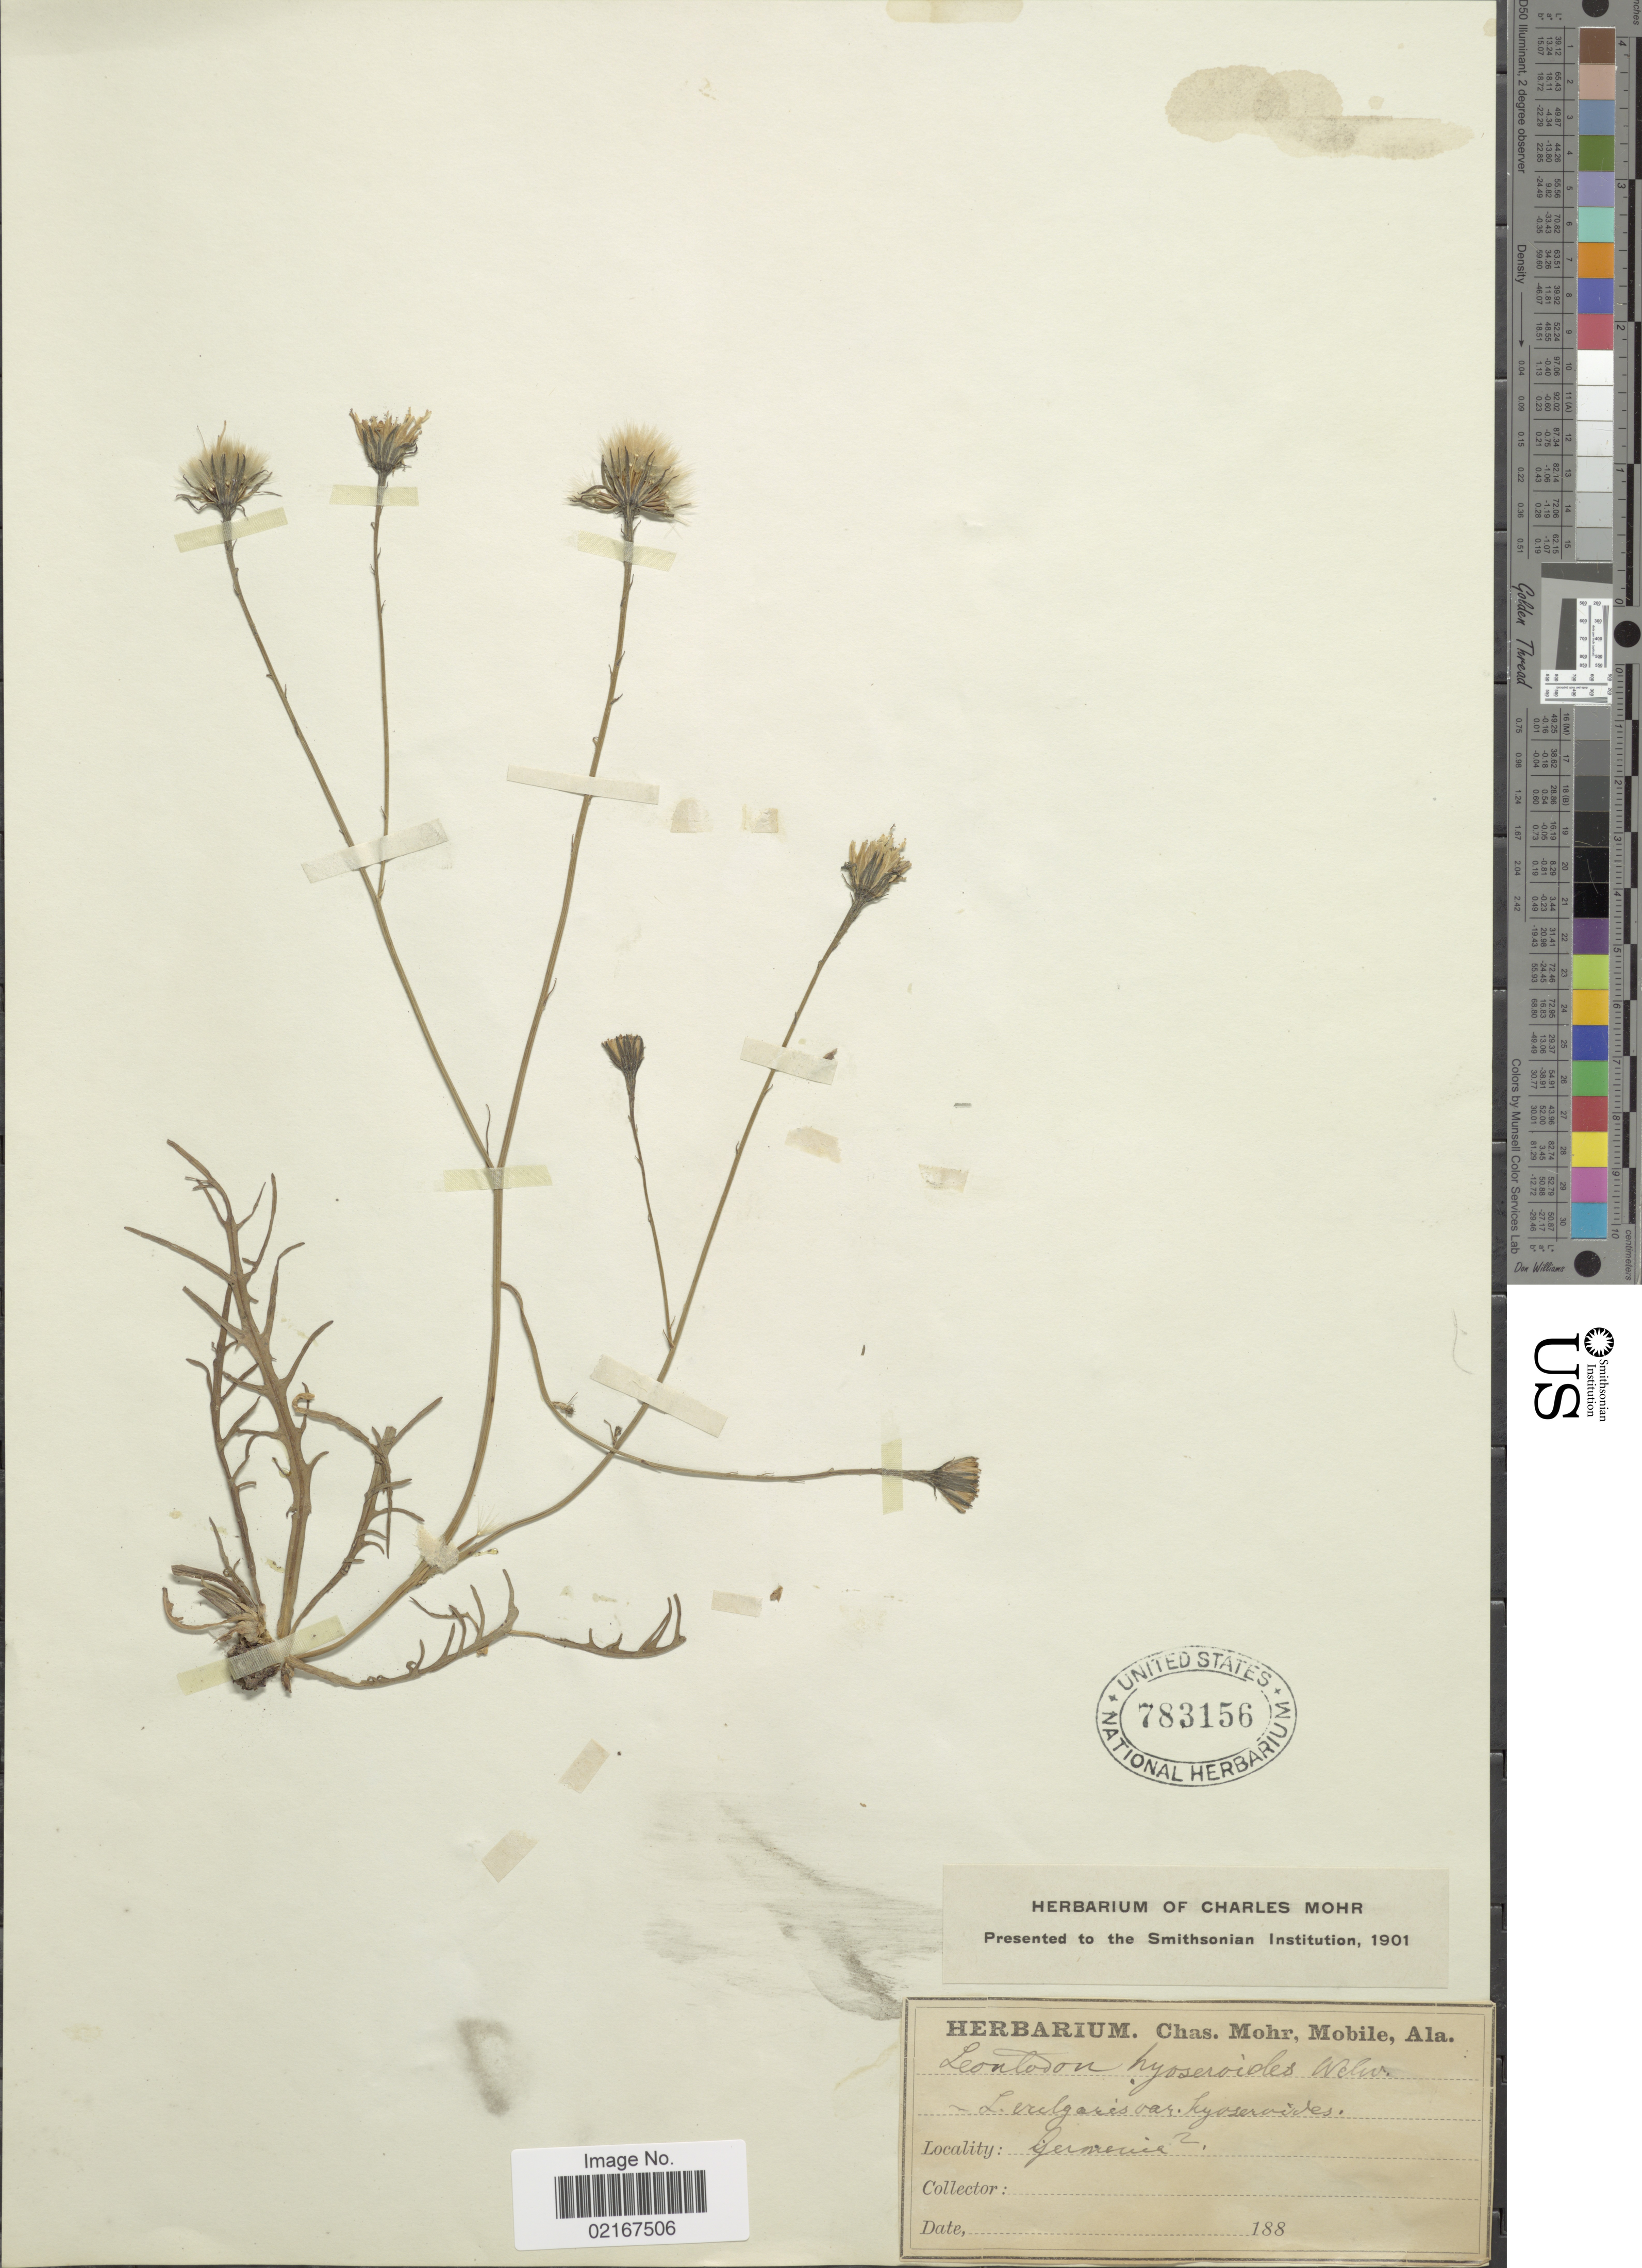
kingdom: Plantae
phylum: Tracheophyta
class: Magnoliopsida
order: Asterales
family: Asteraceae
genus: Leontodon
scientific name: Leontodon hispidus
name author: L.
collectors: ex herb. Charles Mohr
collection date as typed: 188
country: Germany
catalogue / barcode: US 783156